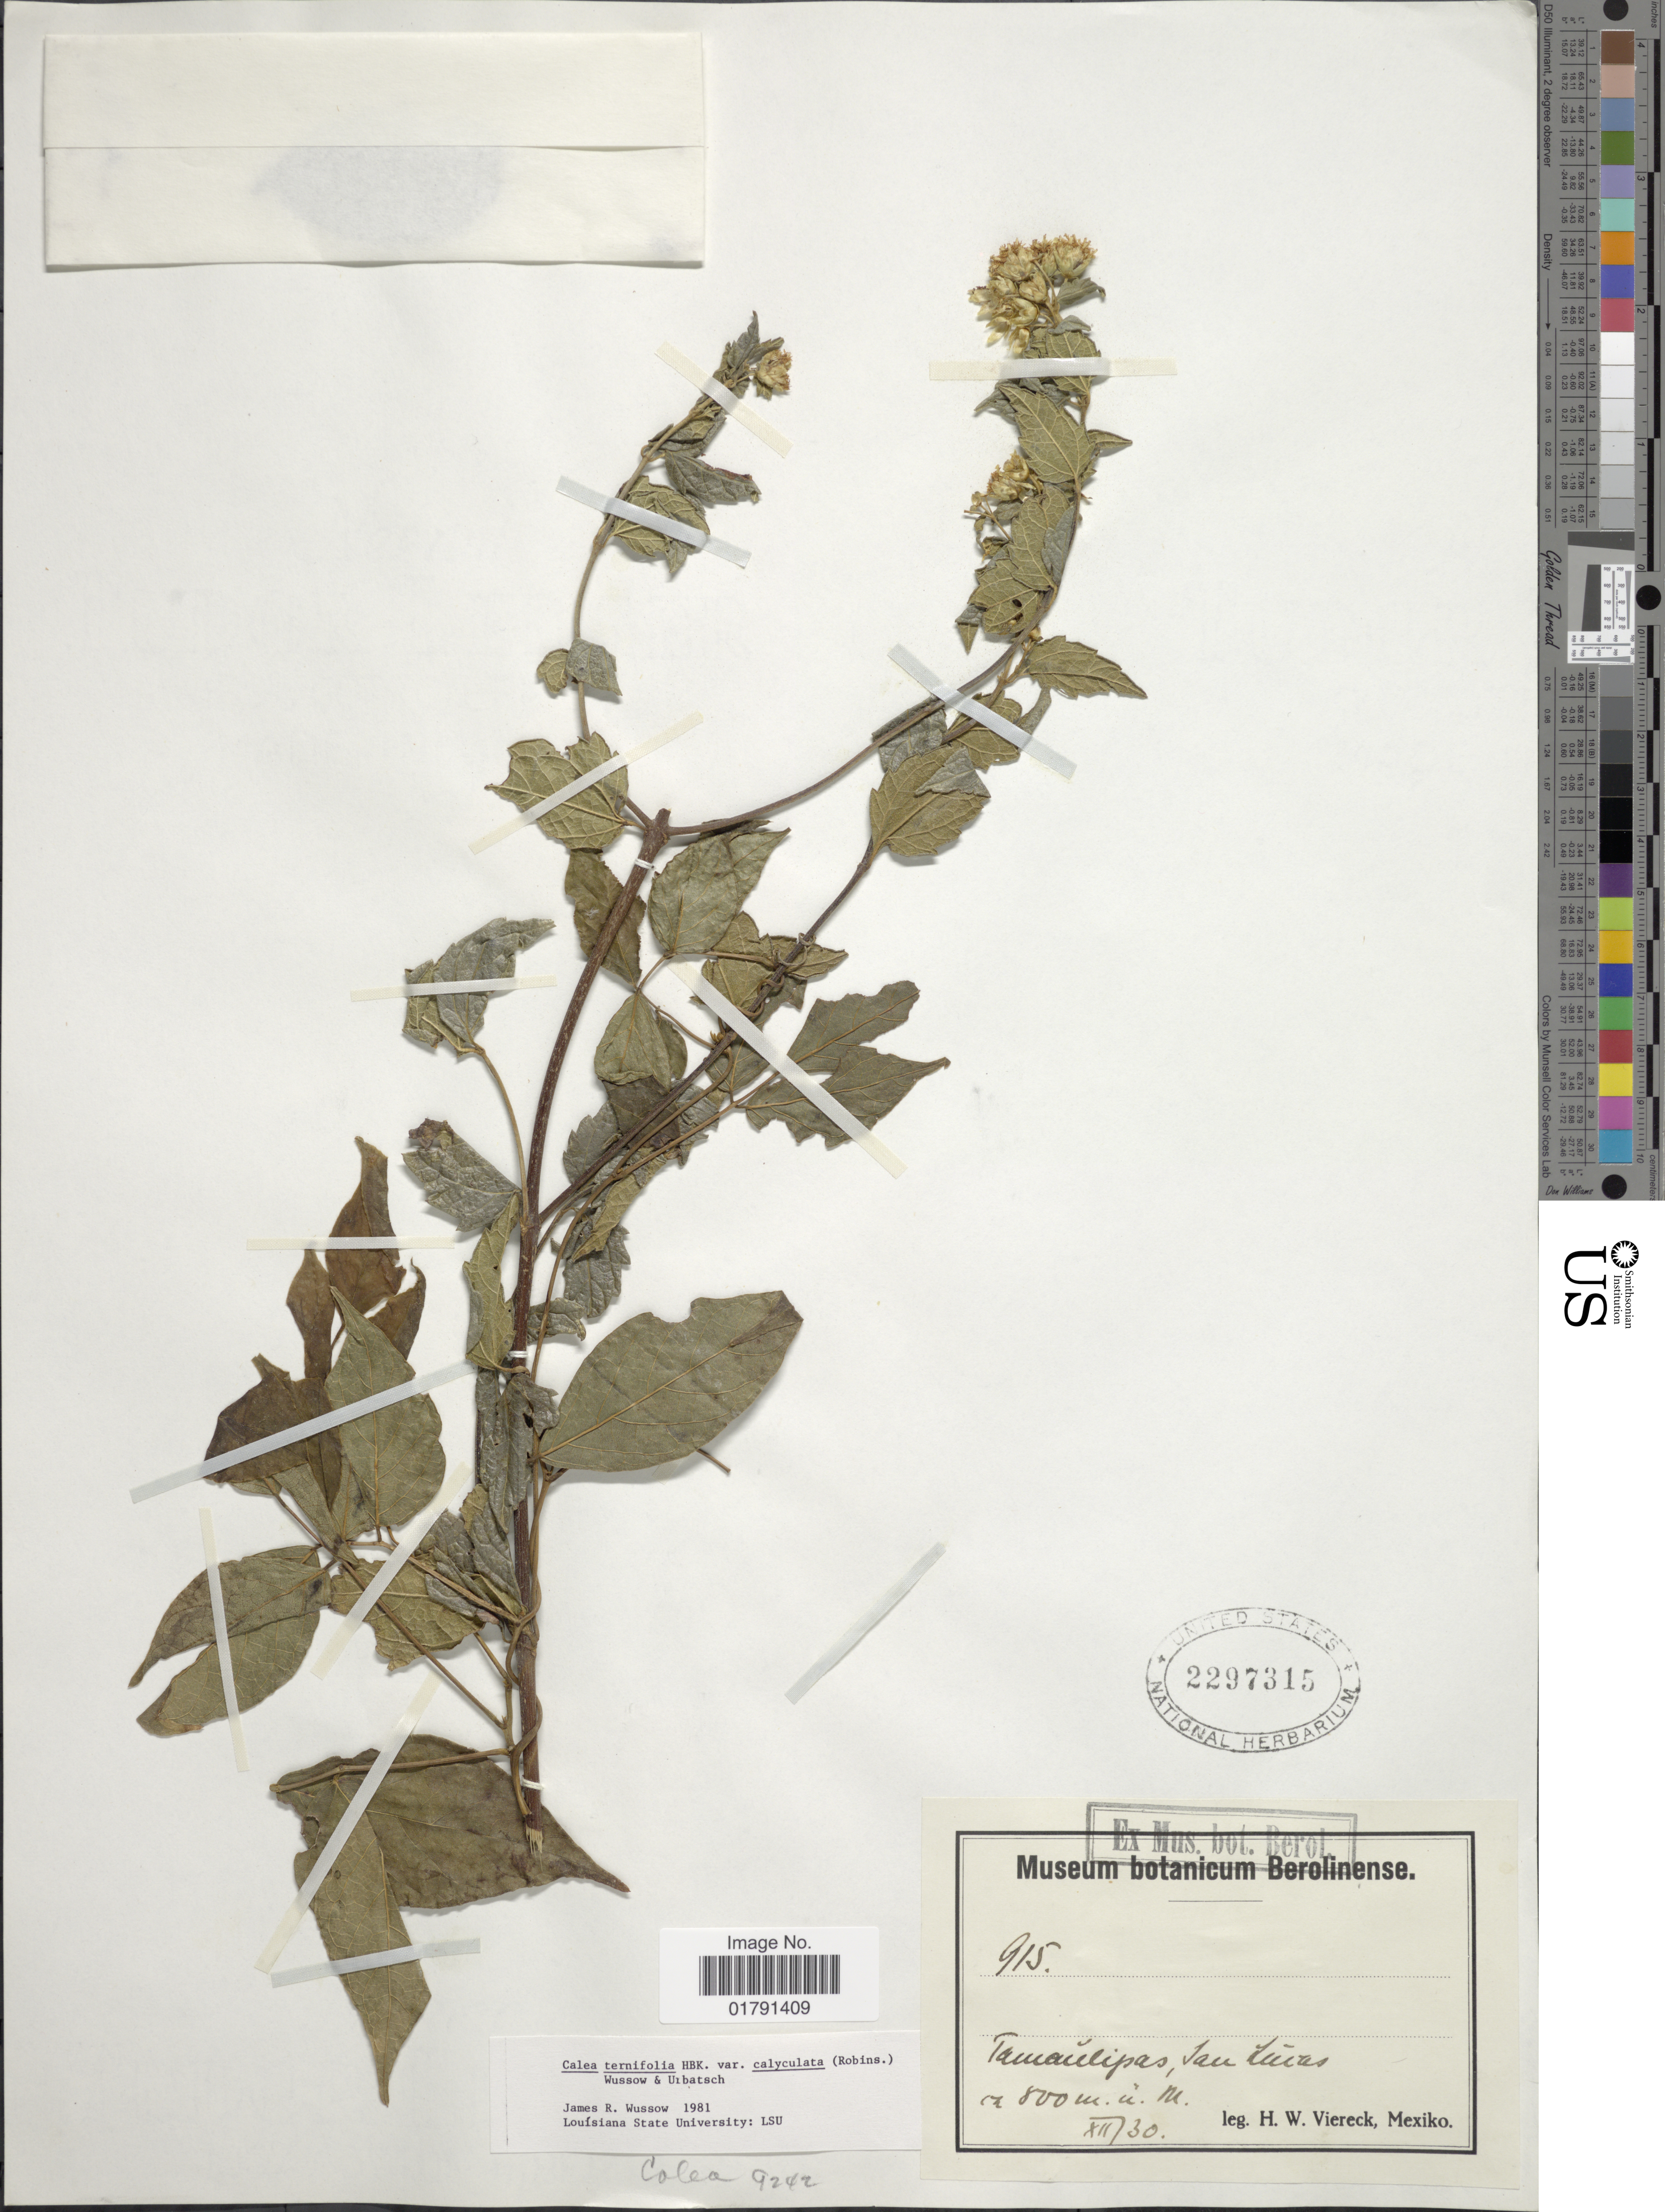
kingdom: Plantae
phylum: Tracheophyta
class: Magnoliopsida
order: Asterales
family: Asteraceae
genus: Calea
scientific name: Calea ternifolia var. calyculata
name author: (B.L. Rob.) Wussow et al.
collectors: H. W. Viereck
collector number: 915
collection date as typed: Transcribed d/m/y: /12/30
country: Mexico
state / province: Tamaulipas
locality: San Lucas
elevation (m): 800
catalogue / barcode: US 2297315